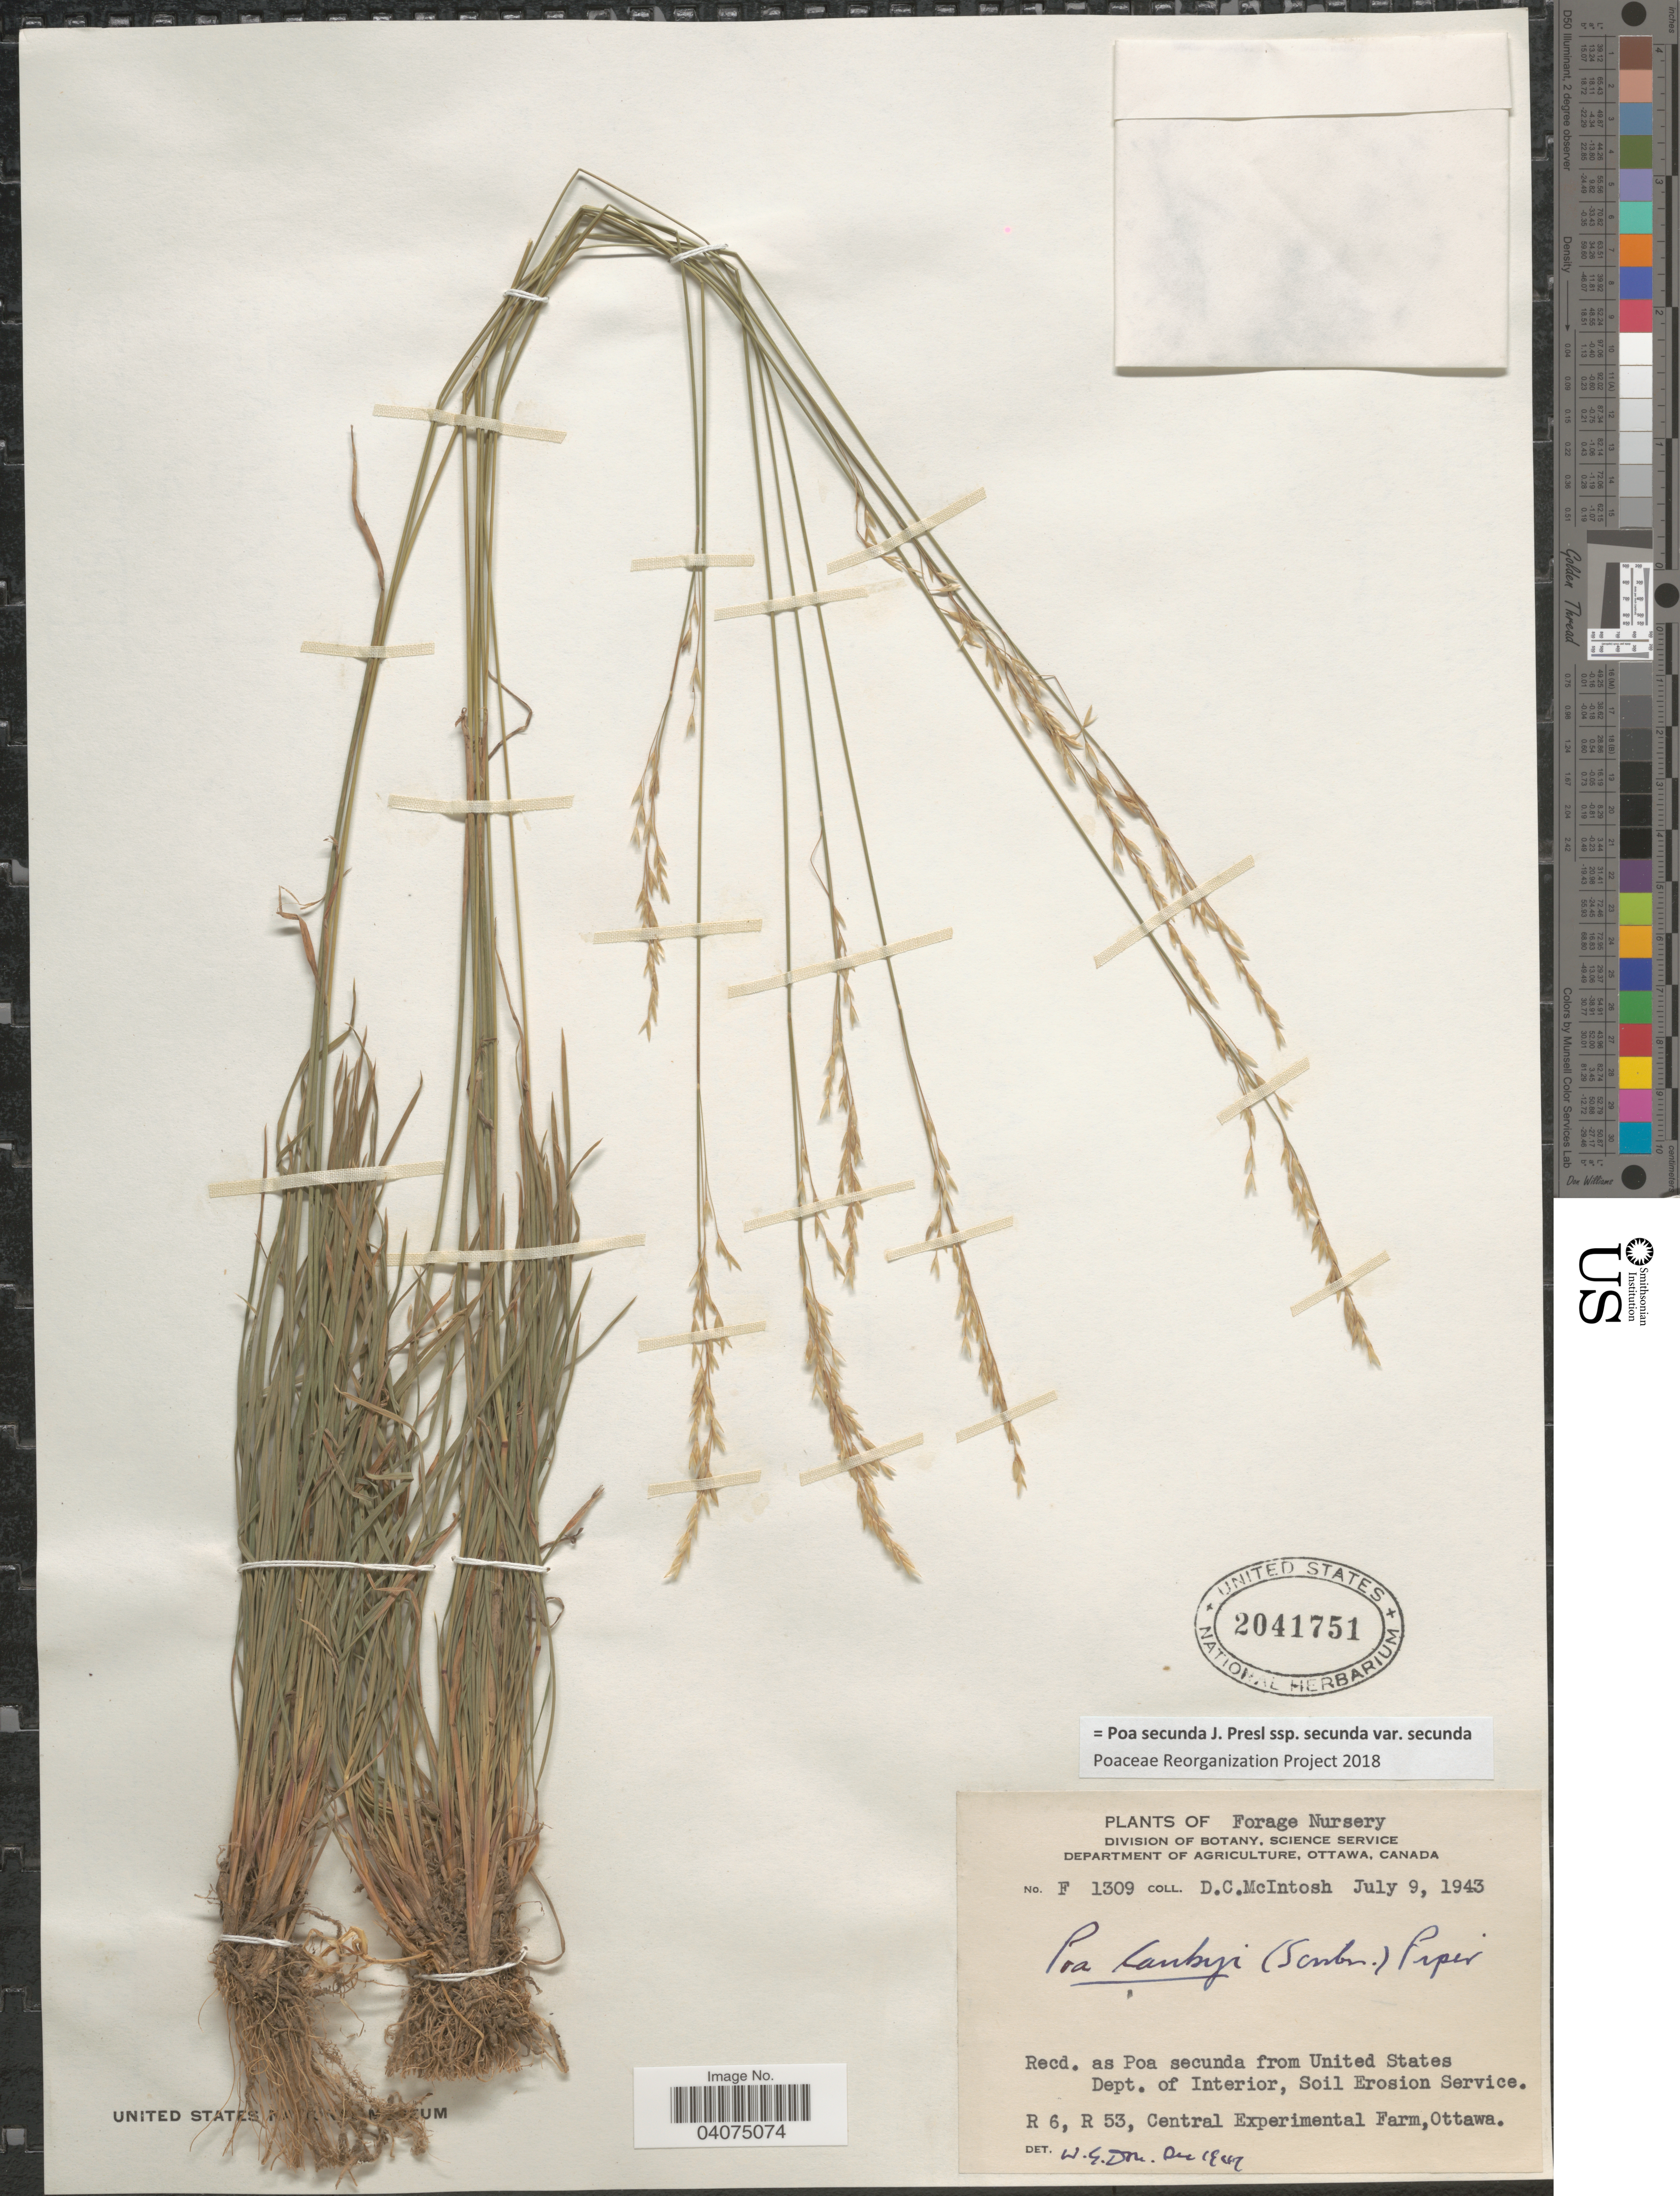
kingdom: Plantae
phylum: Tracheophyta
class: Liliopsida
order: Poales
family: Poaceae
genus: Poa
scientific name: Poa secunda subsp. secunda var. secunda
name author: J. Presl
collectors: D. McIntosh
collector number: F1309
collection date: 1943-07-09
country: Canada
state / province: Ontario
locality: Forage Nursery. R 6, R 53, Central Experimental Farm, Ottawa.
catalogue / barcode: US 2041751